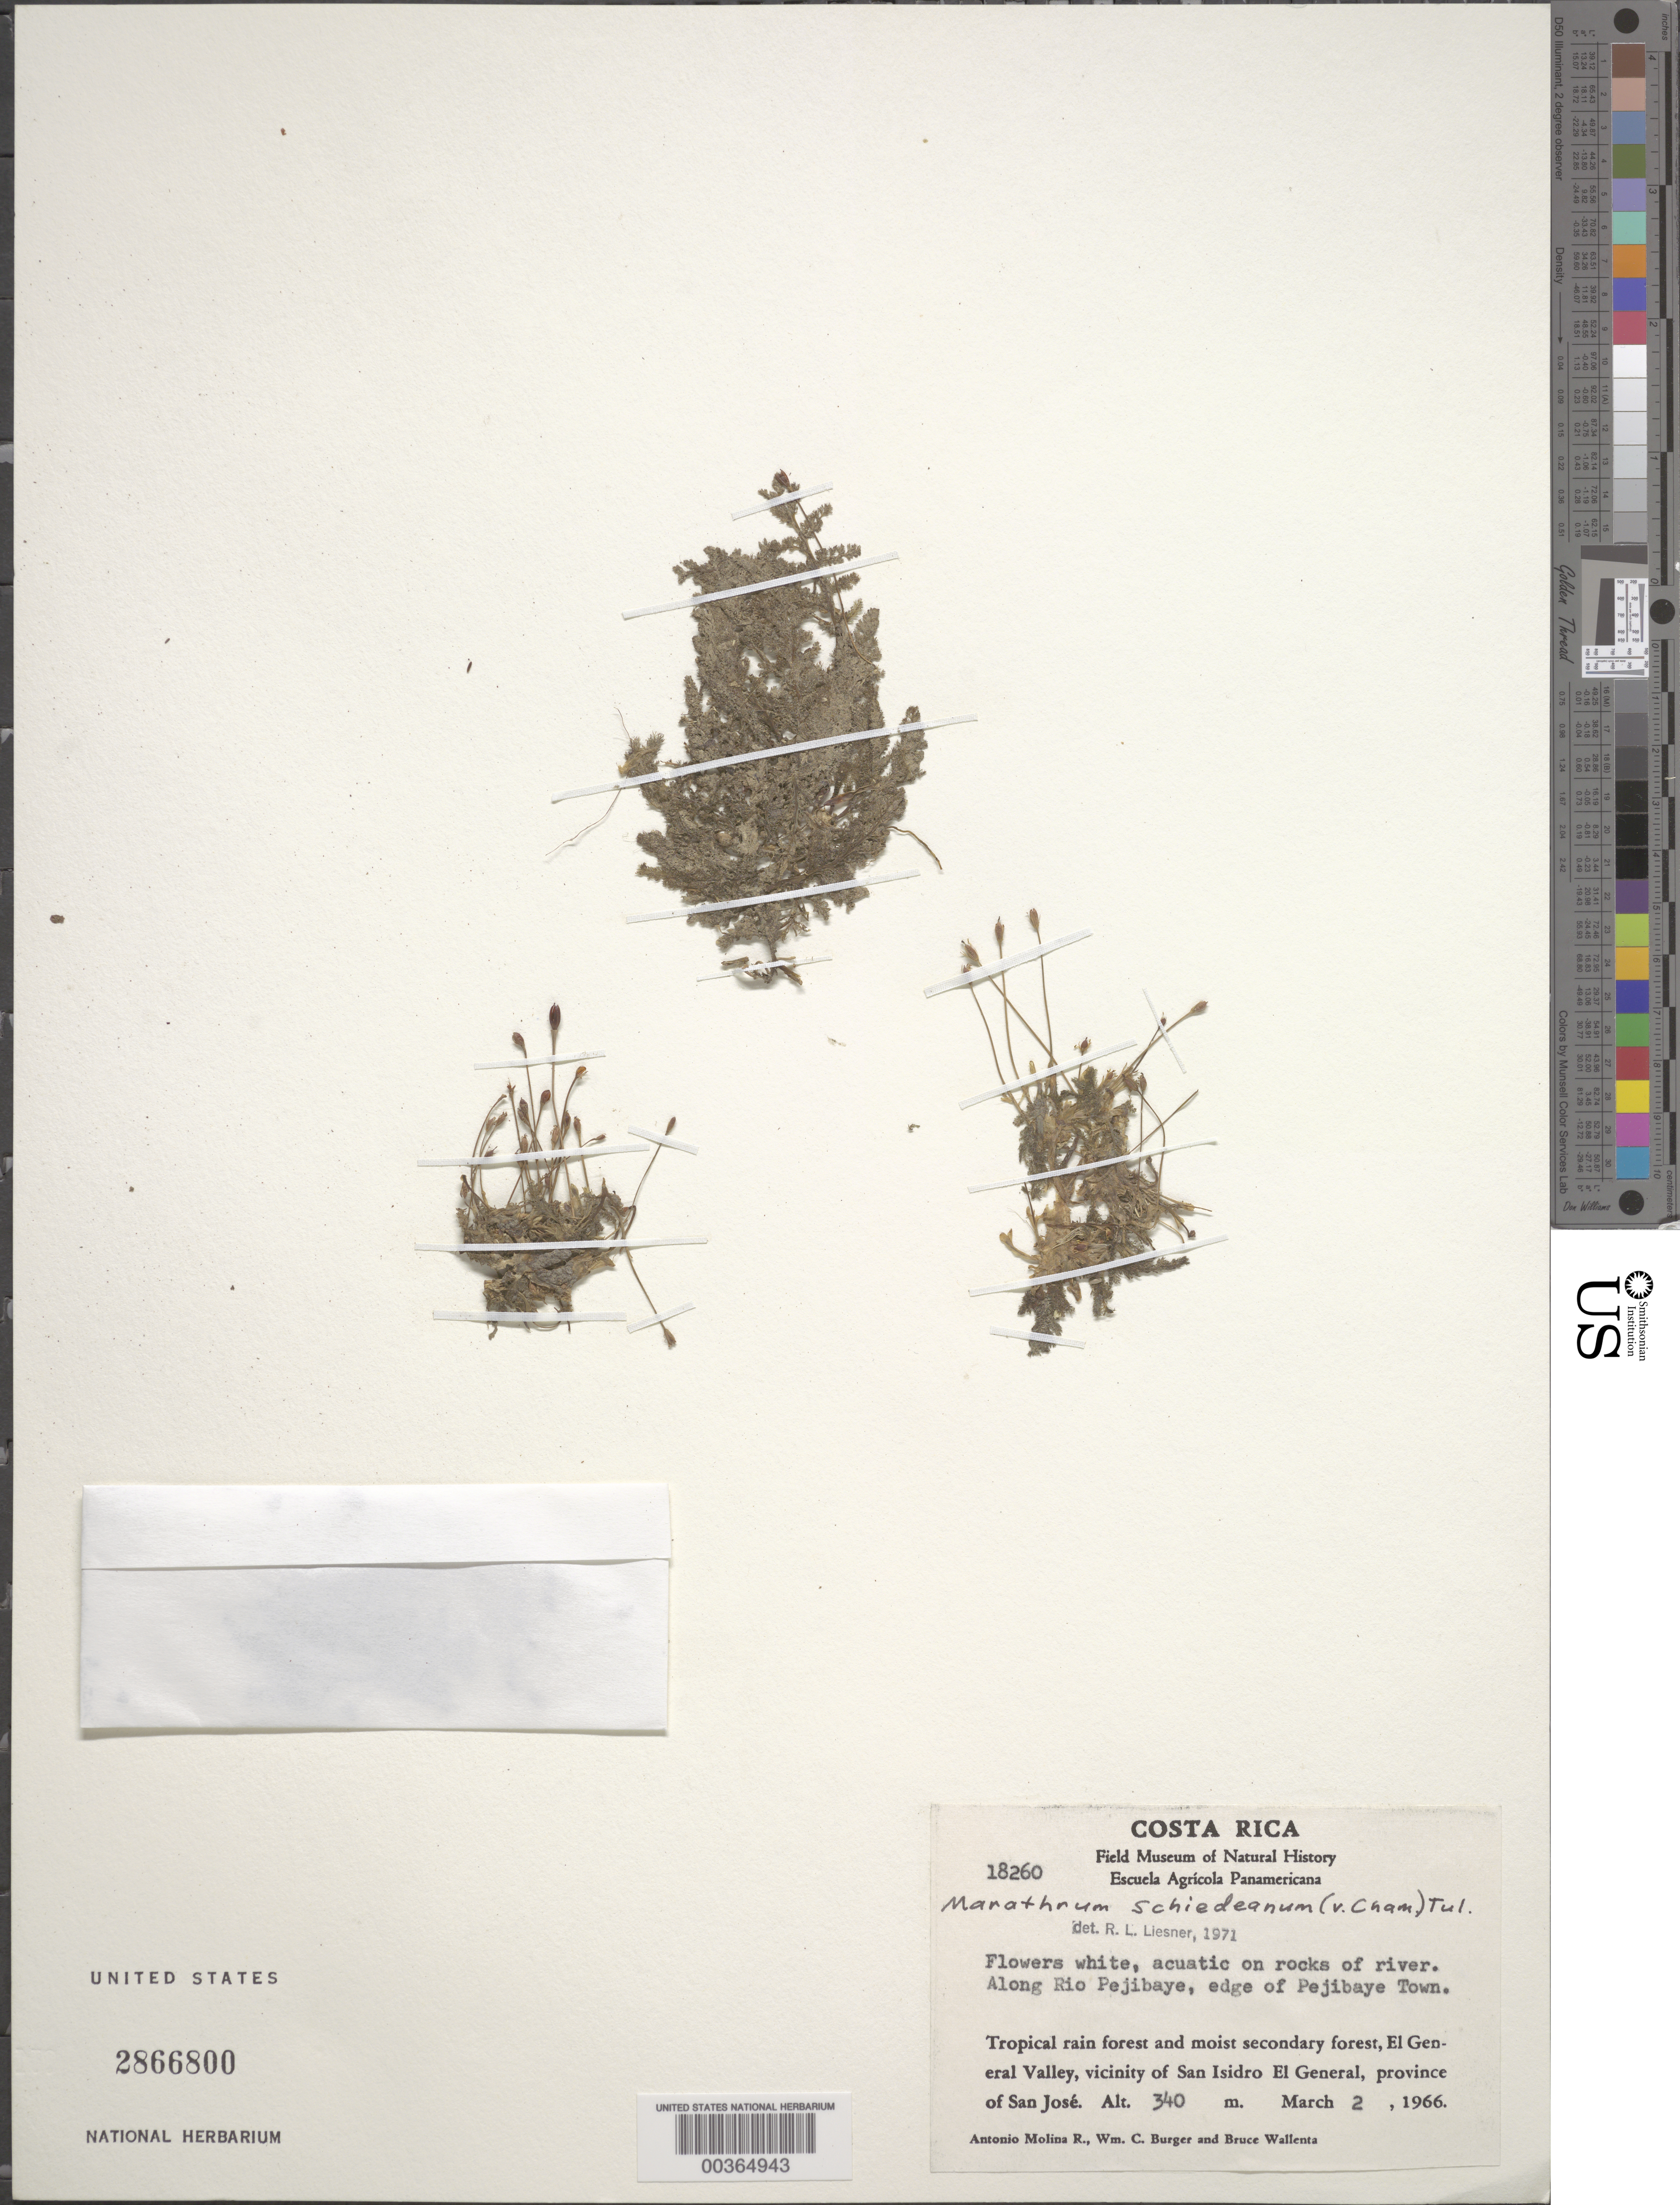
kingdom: Plantae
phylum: Tracheophyta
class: Magnoliopsida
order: Malpighiales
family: Podostemaceae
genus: Marathrum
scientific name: Marathrum schiedeanum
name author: Cham.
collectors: A. Molina R., W. Burger & B. Wallenta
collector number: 18260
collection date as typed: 02 Mar 1966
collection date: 1966-03-02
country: Costa Rica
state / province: San José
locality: El general valley, along rio pejibaye, pejibaye town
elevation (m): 340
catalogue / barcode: US 2866800